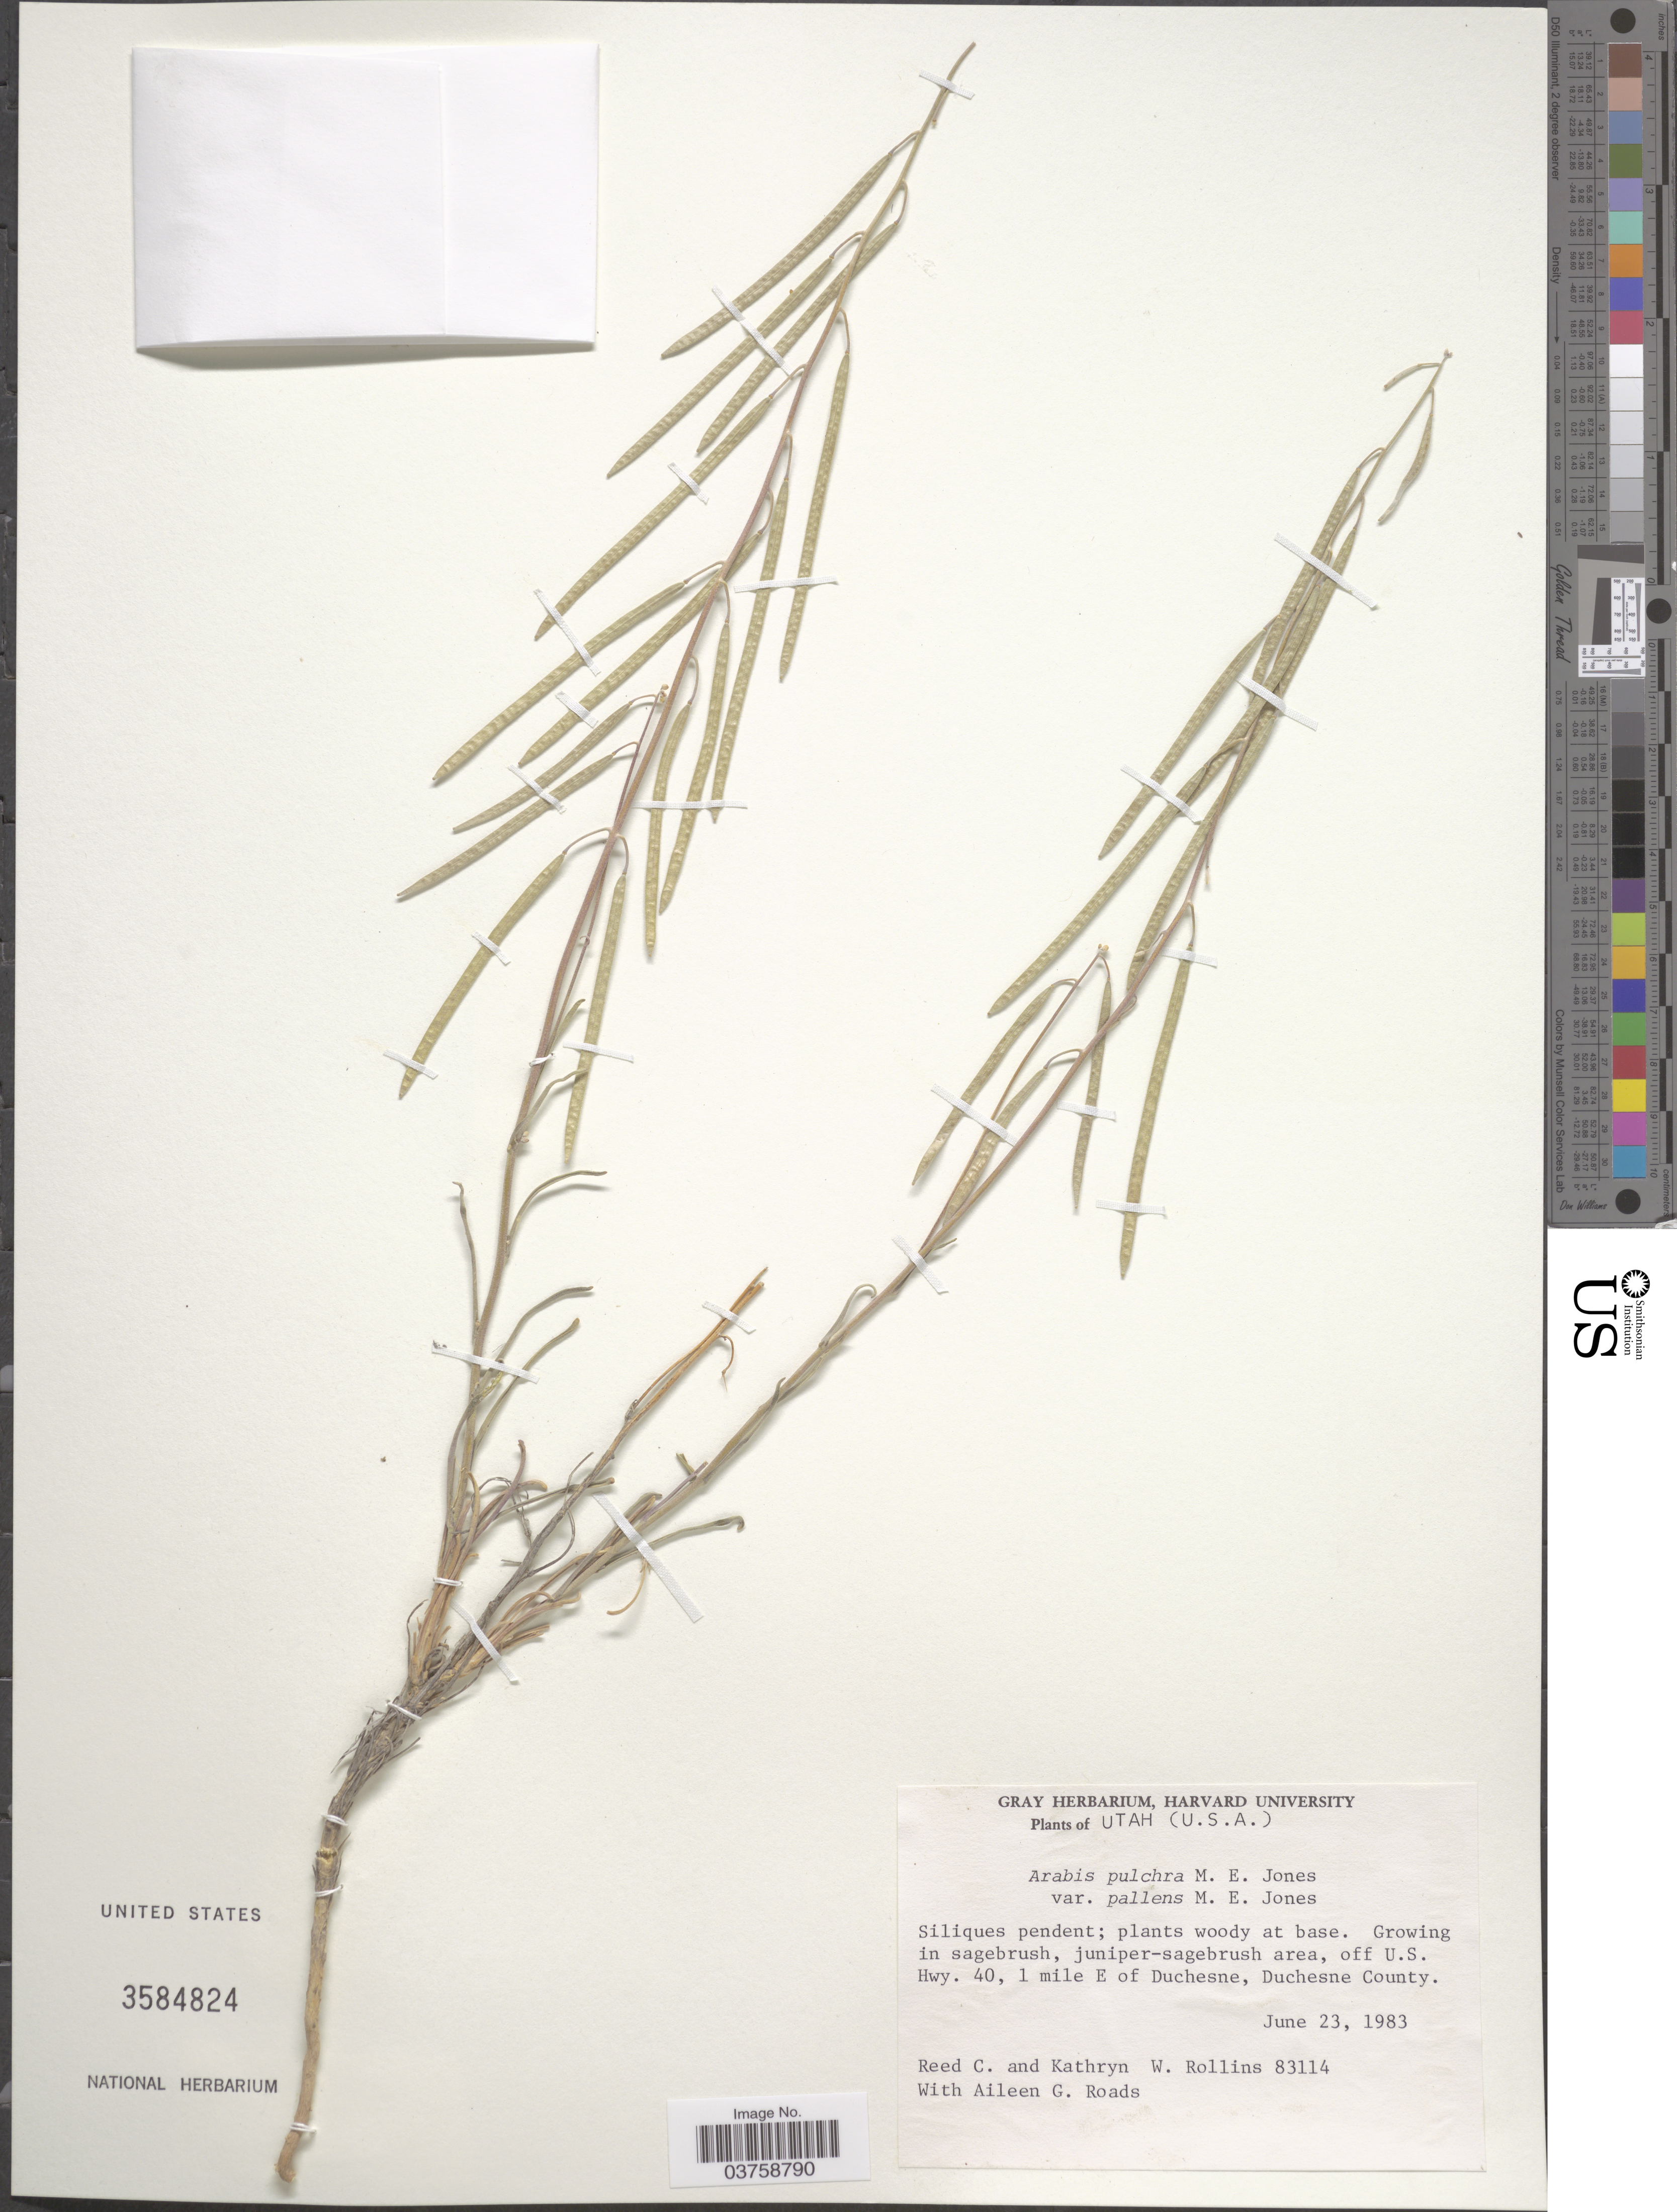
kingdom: Plantae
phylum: Tracheophyta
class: Magnoliopsida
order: Brassicales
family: Brassicaceae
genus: Arabis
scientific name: Arabis pulchra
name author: M.E. Jones ex S. Watson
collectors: R. C. Rollins, K. W. Rollins & A. Roads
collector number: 83114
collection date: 1983-06-23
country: United States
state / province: Utah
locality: Juniper-sagebrush area. off U.S. Hwy. 40, 1 mile E of Duchesne, Duchesne County.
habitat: growing in sagebrush; juniper sagebrush area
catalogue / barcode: US 3584824